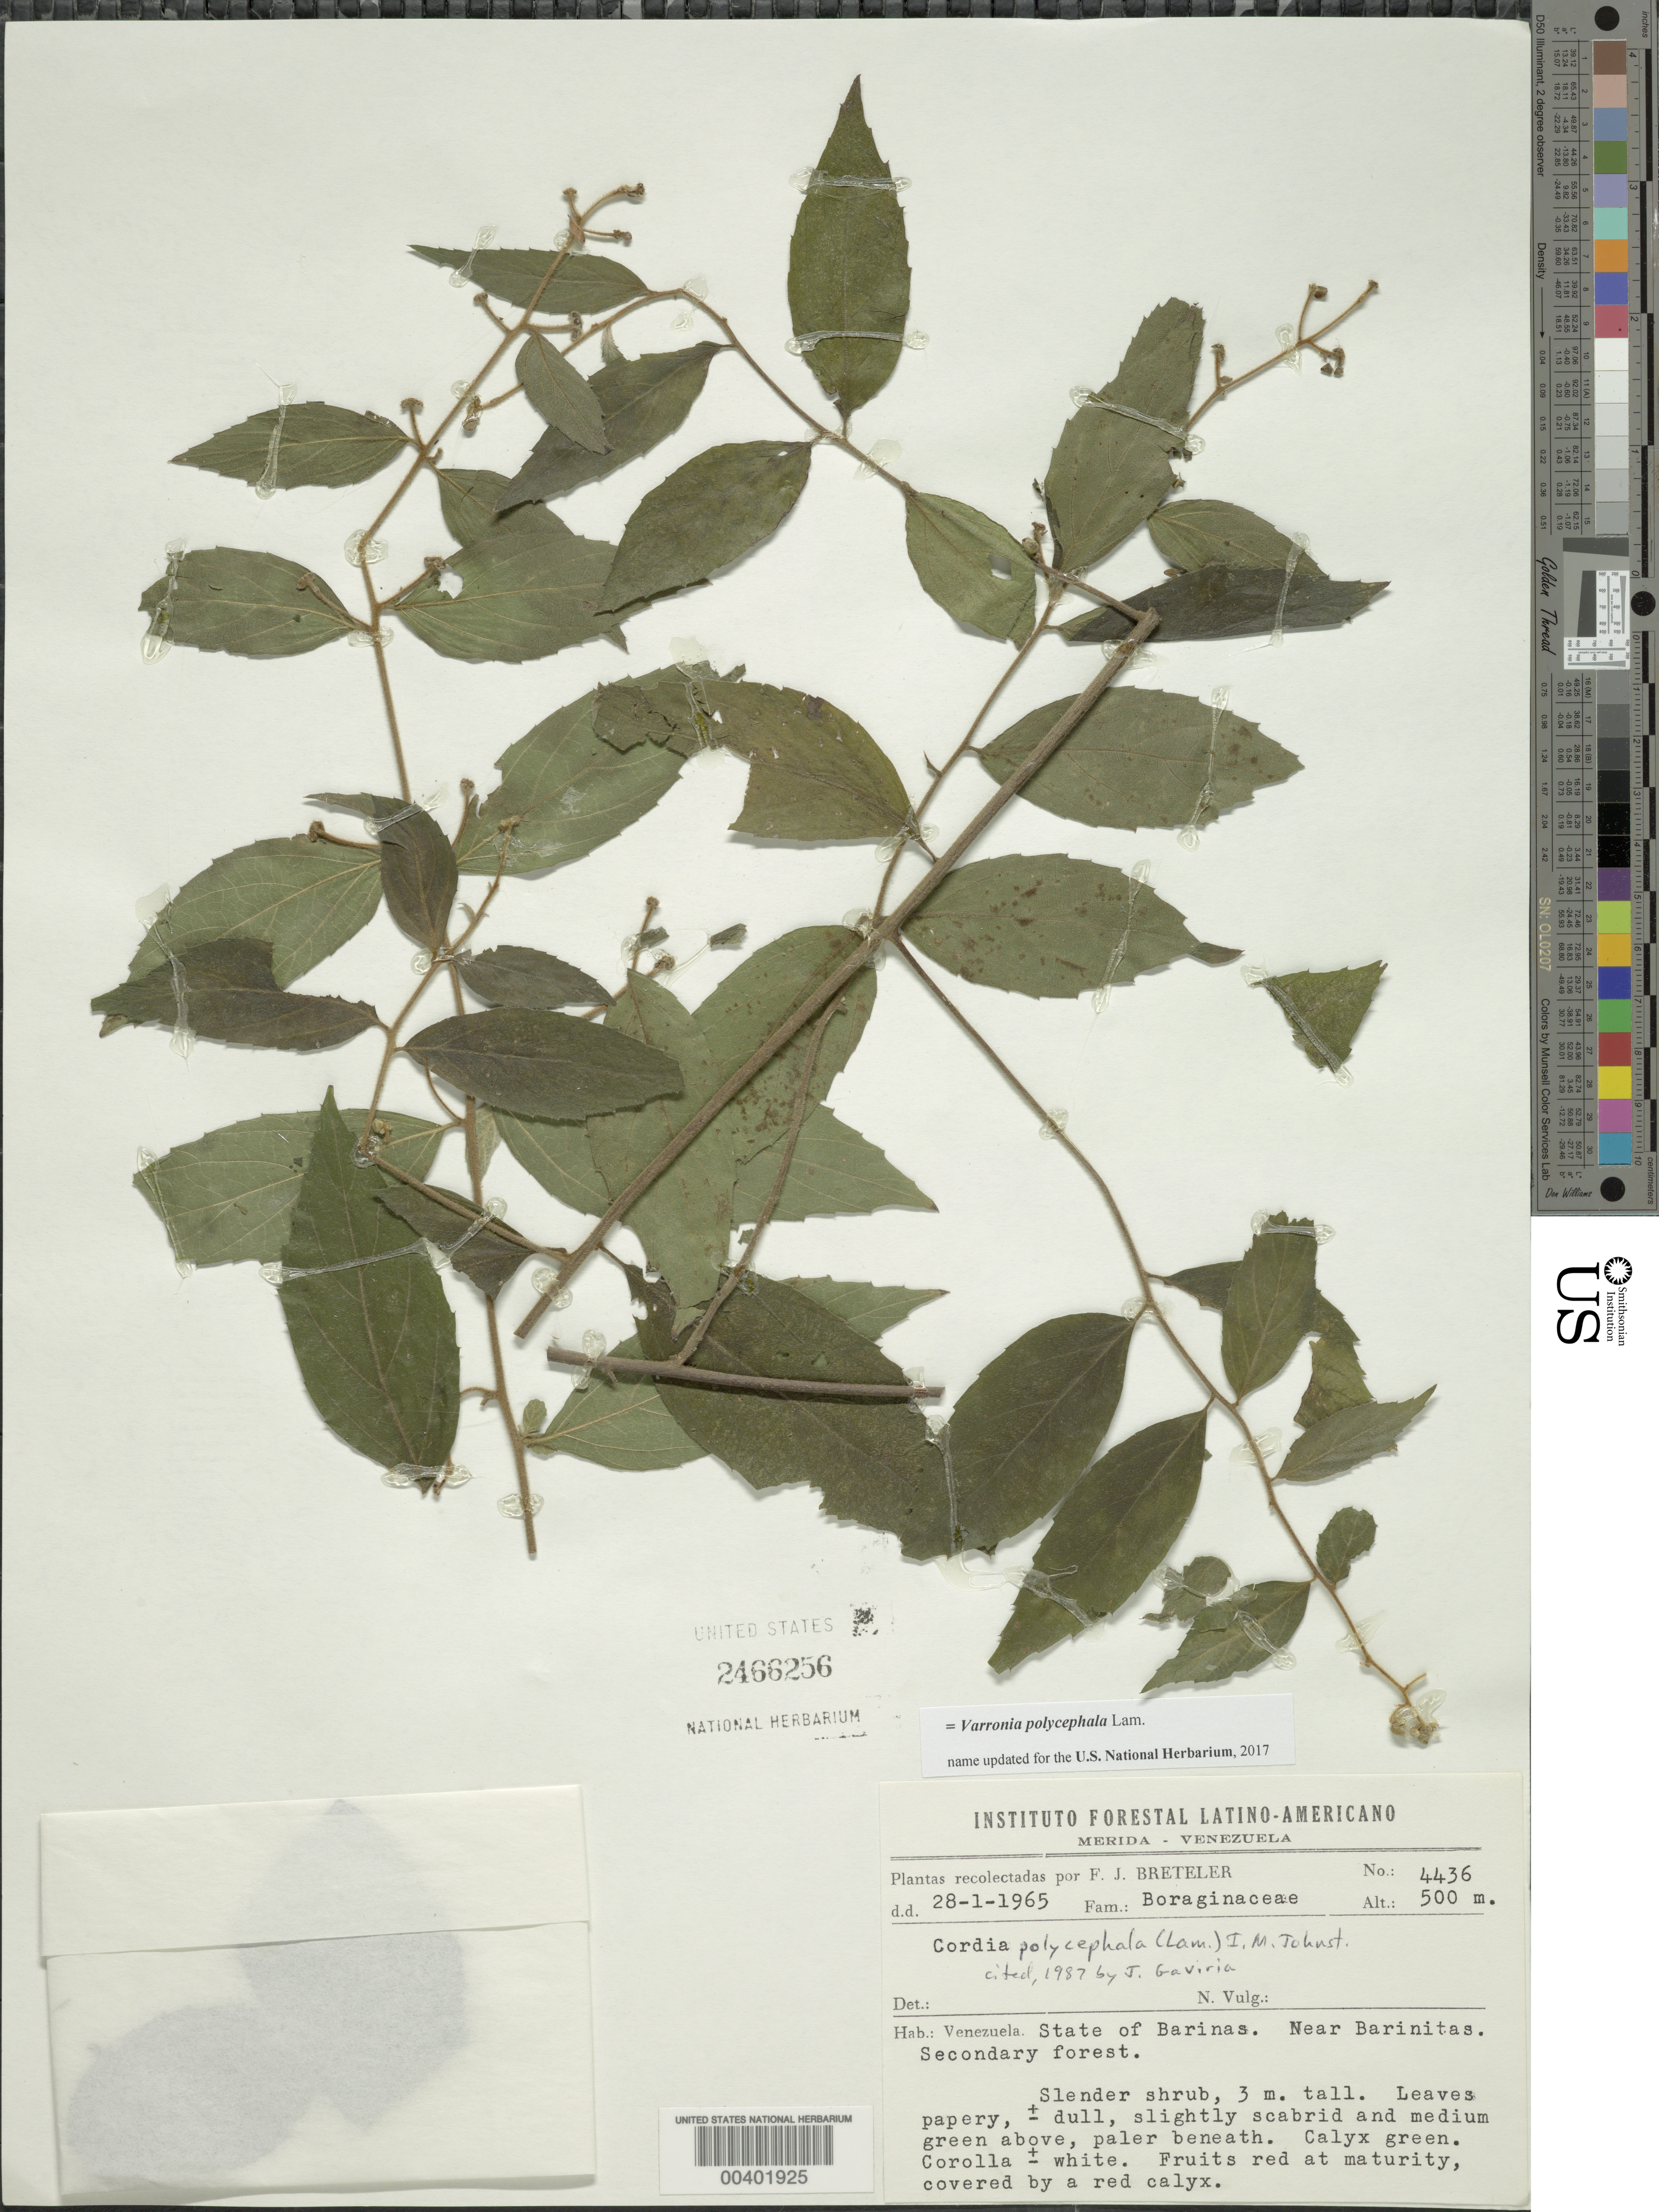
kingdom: Plantae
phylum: Tracheophyta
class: Magnoliopsida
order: Boraginales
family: Cordiaceae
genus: Varronia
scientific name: Varronia polycephala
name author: Lam.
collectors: F. J. Breteler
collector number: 4436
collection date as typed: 28 Jan 1965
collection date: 1965-01-28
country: Venezuela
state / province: Barinas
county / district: Bolívar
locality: Near Barinitas Barinitas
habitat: Secondary forest.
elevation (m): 500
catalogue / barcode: US 2466256